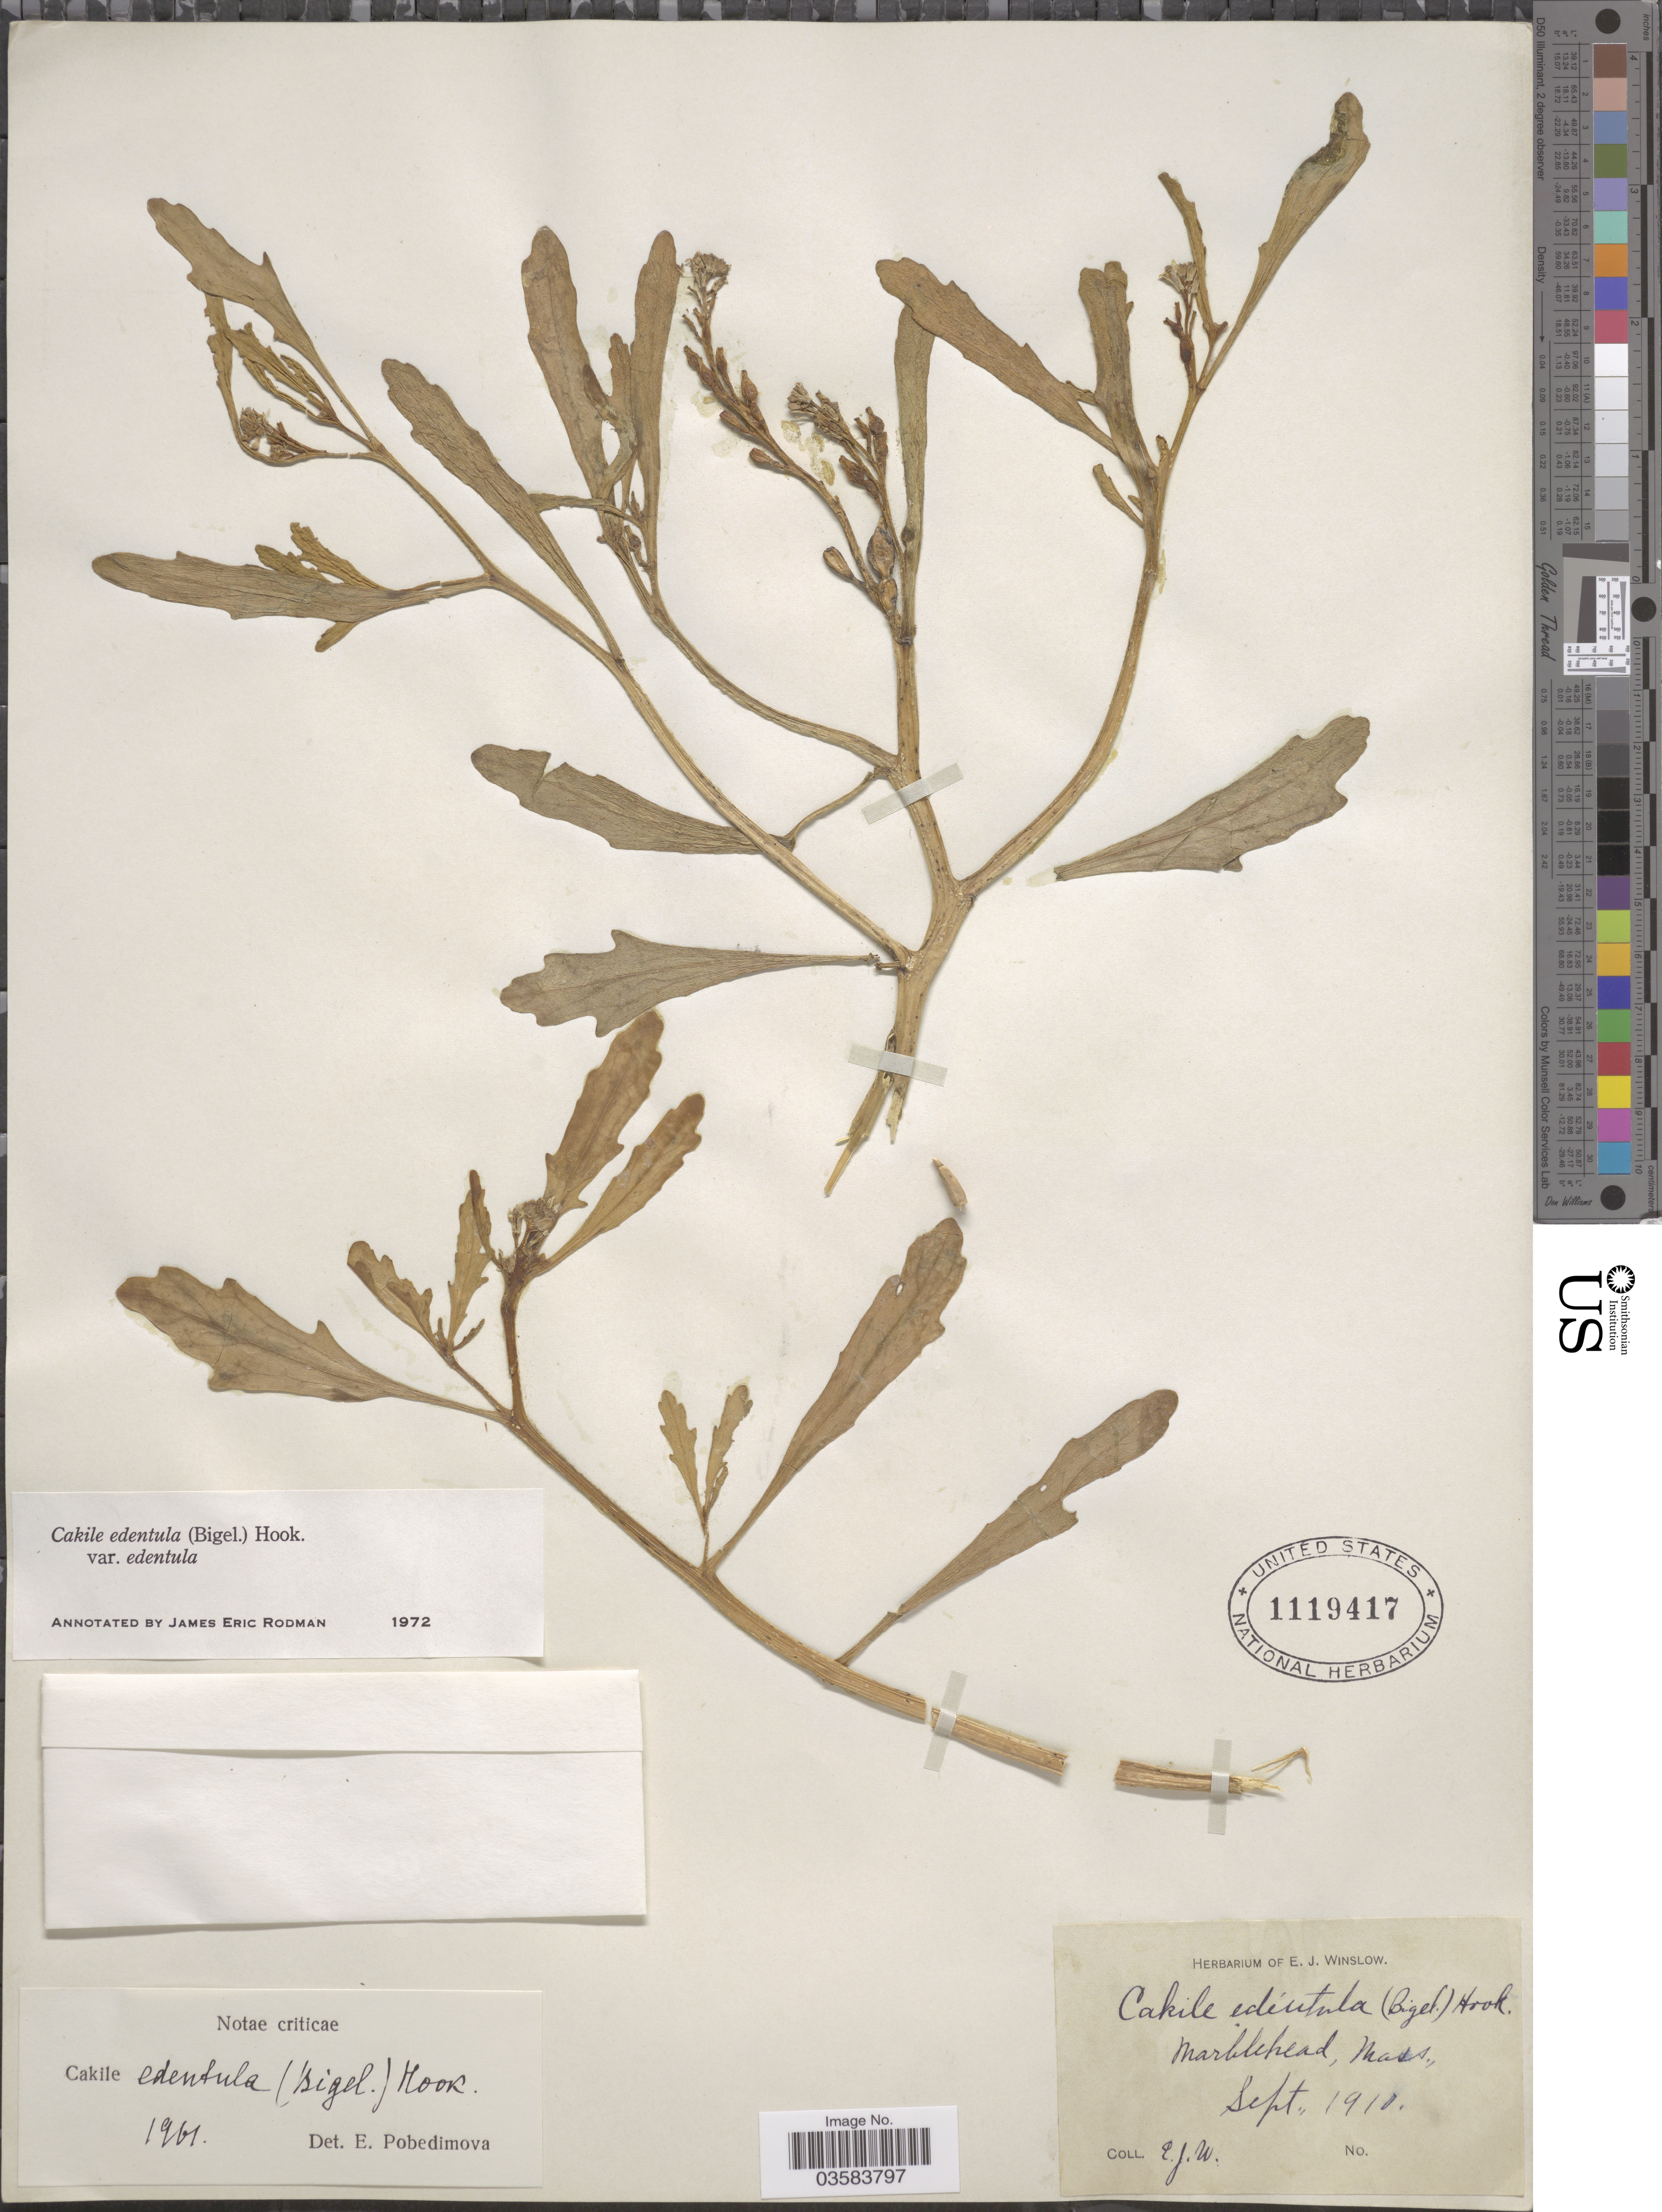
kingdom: Plantae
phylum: Tracheophyta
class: Magnoliopsida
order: Brassicales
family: Brassicaceae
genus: Cakile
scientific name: Cakile edentula var. edentula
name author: (Bigelow) Hook.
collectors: E. Winslow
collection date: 1910-09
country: United States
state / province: Massachusetts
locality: Marblehead, Mass.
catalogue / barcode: US 1119417